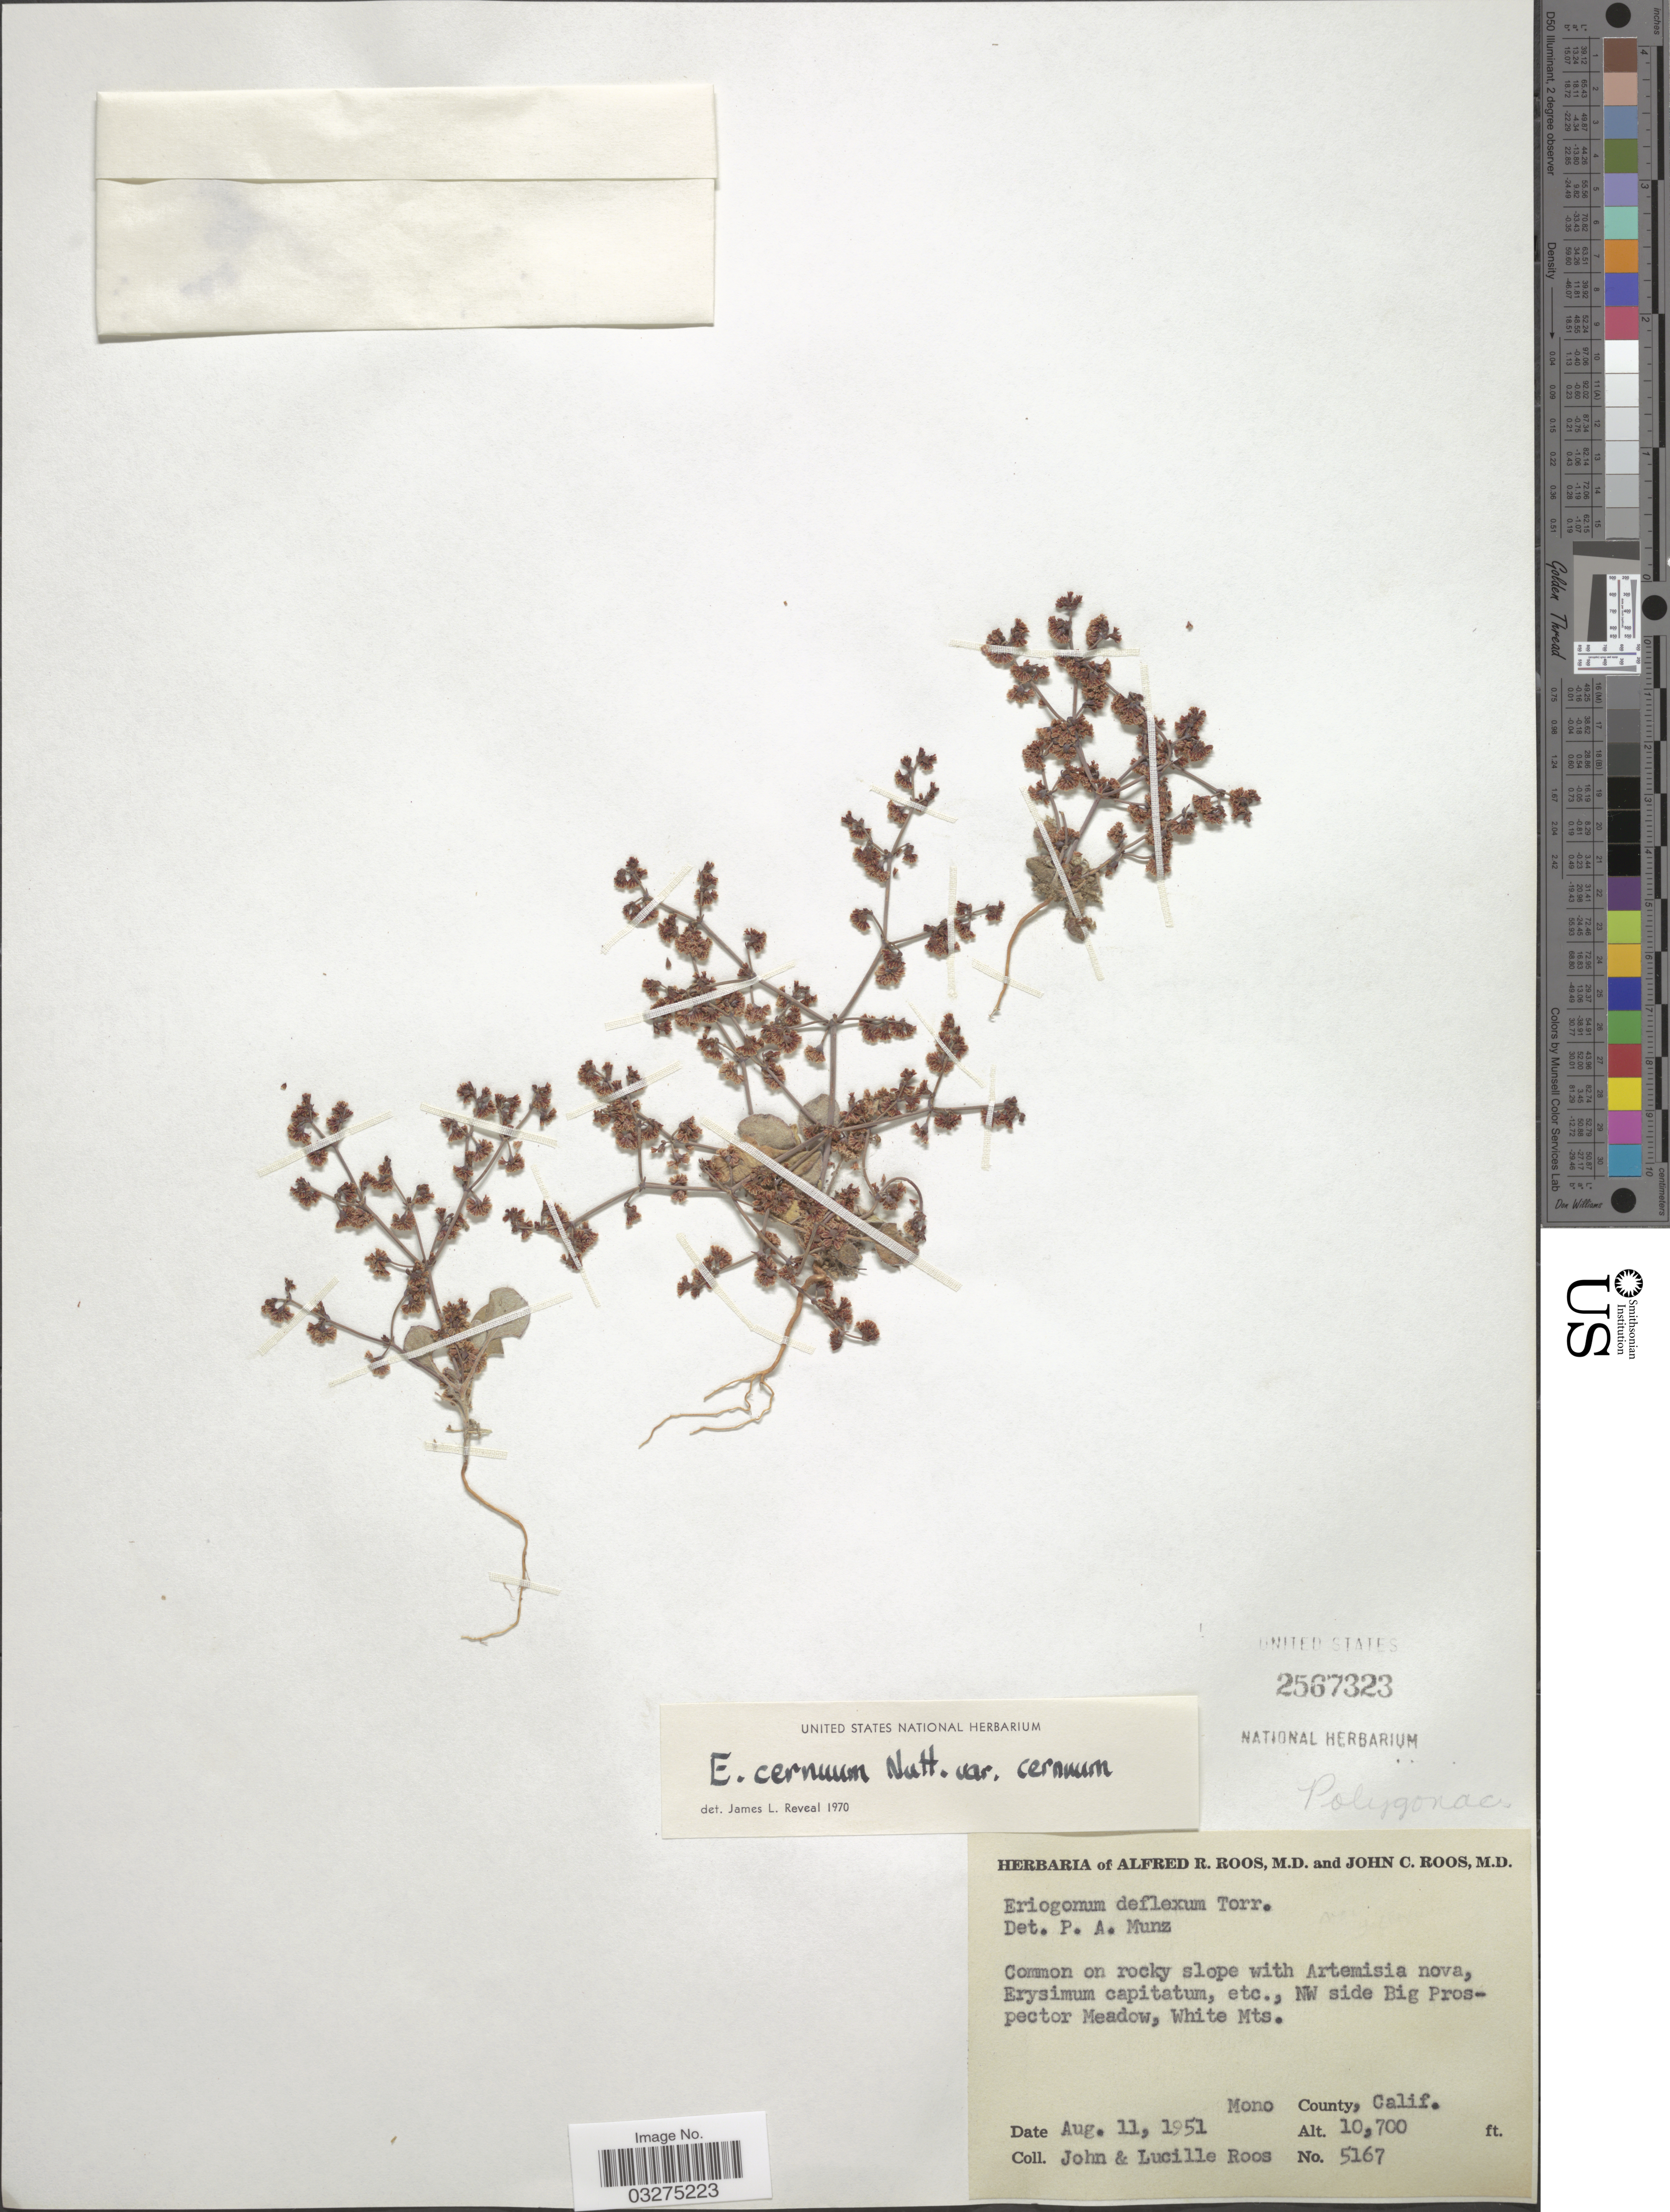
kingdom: Plantae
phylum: Tracheophyta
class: Magnoliopsida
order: Caryophyllales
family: Polygonaceae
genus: Eriogonum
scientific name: Eriogonum cernuum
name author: Nutt.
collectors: J. C. Roos & L. Roos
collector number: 5167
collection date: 1951-08-11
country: United States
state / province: California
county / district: Mono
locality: NW side Big Prospector Meadow, White Mts. Mono County.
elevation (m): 3261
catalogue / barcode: US 2567323